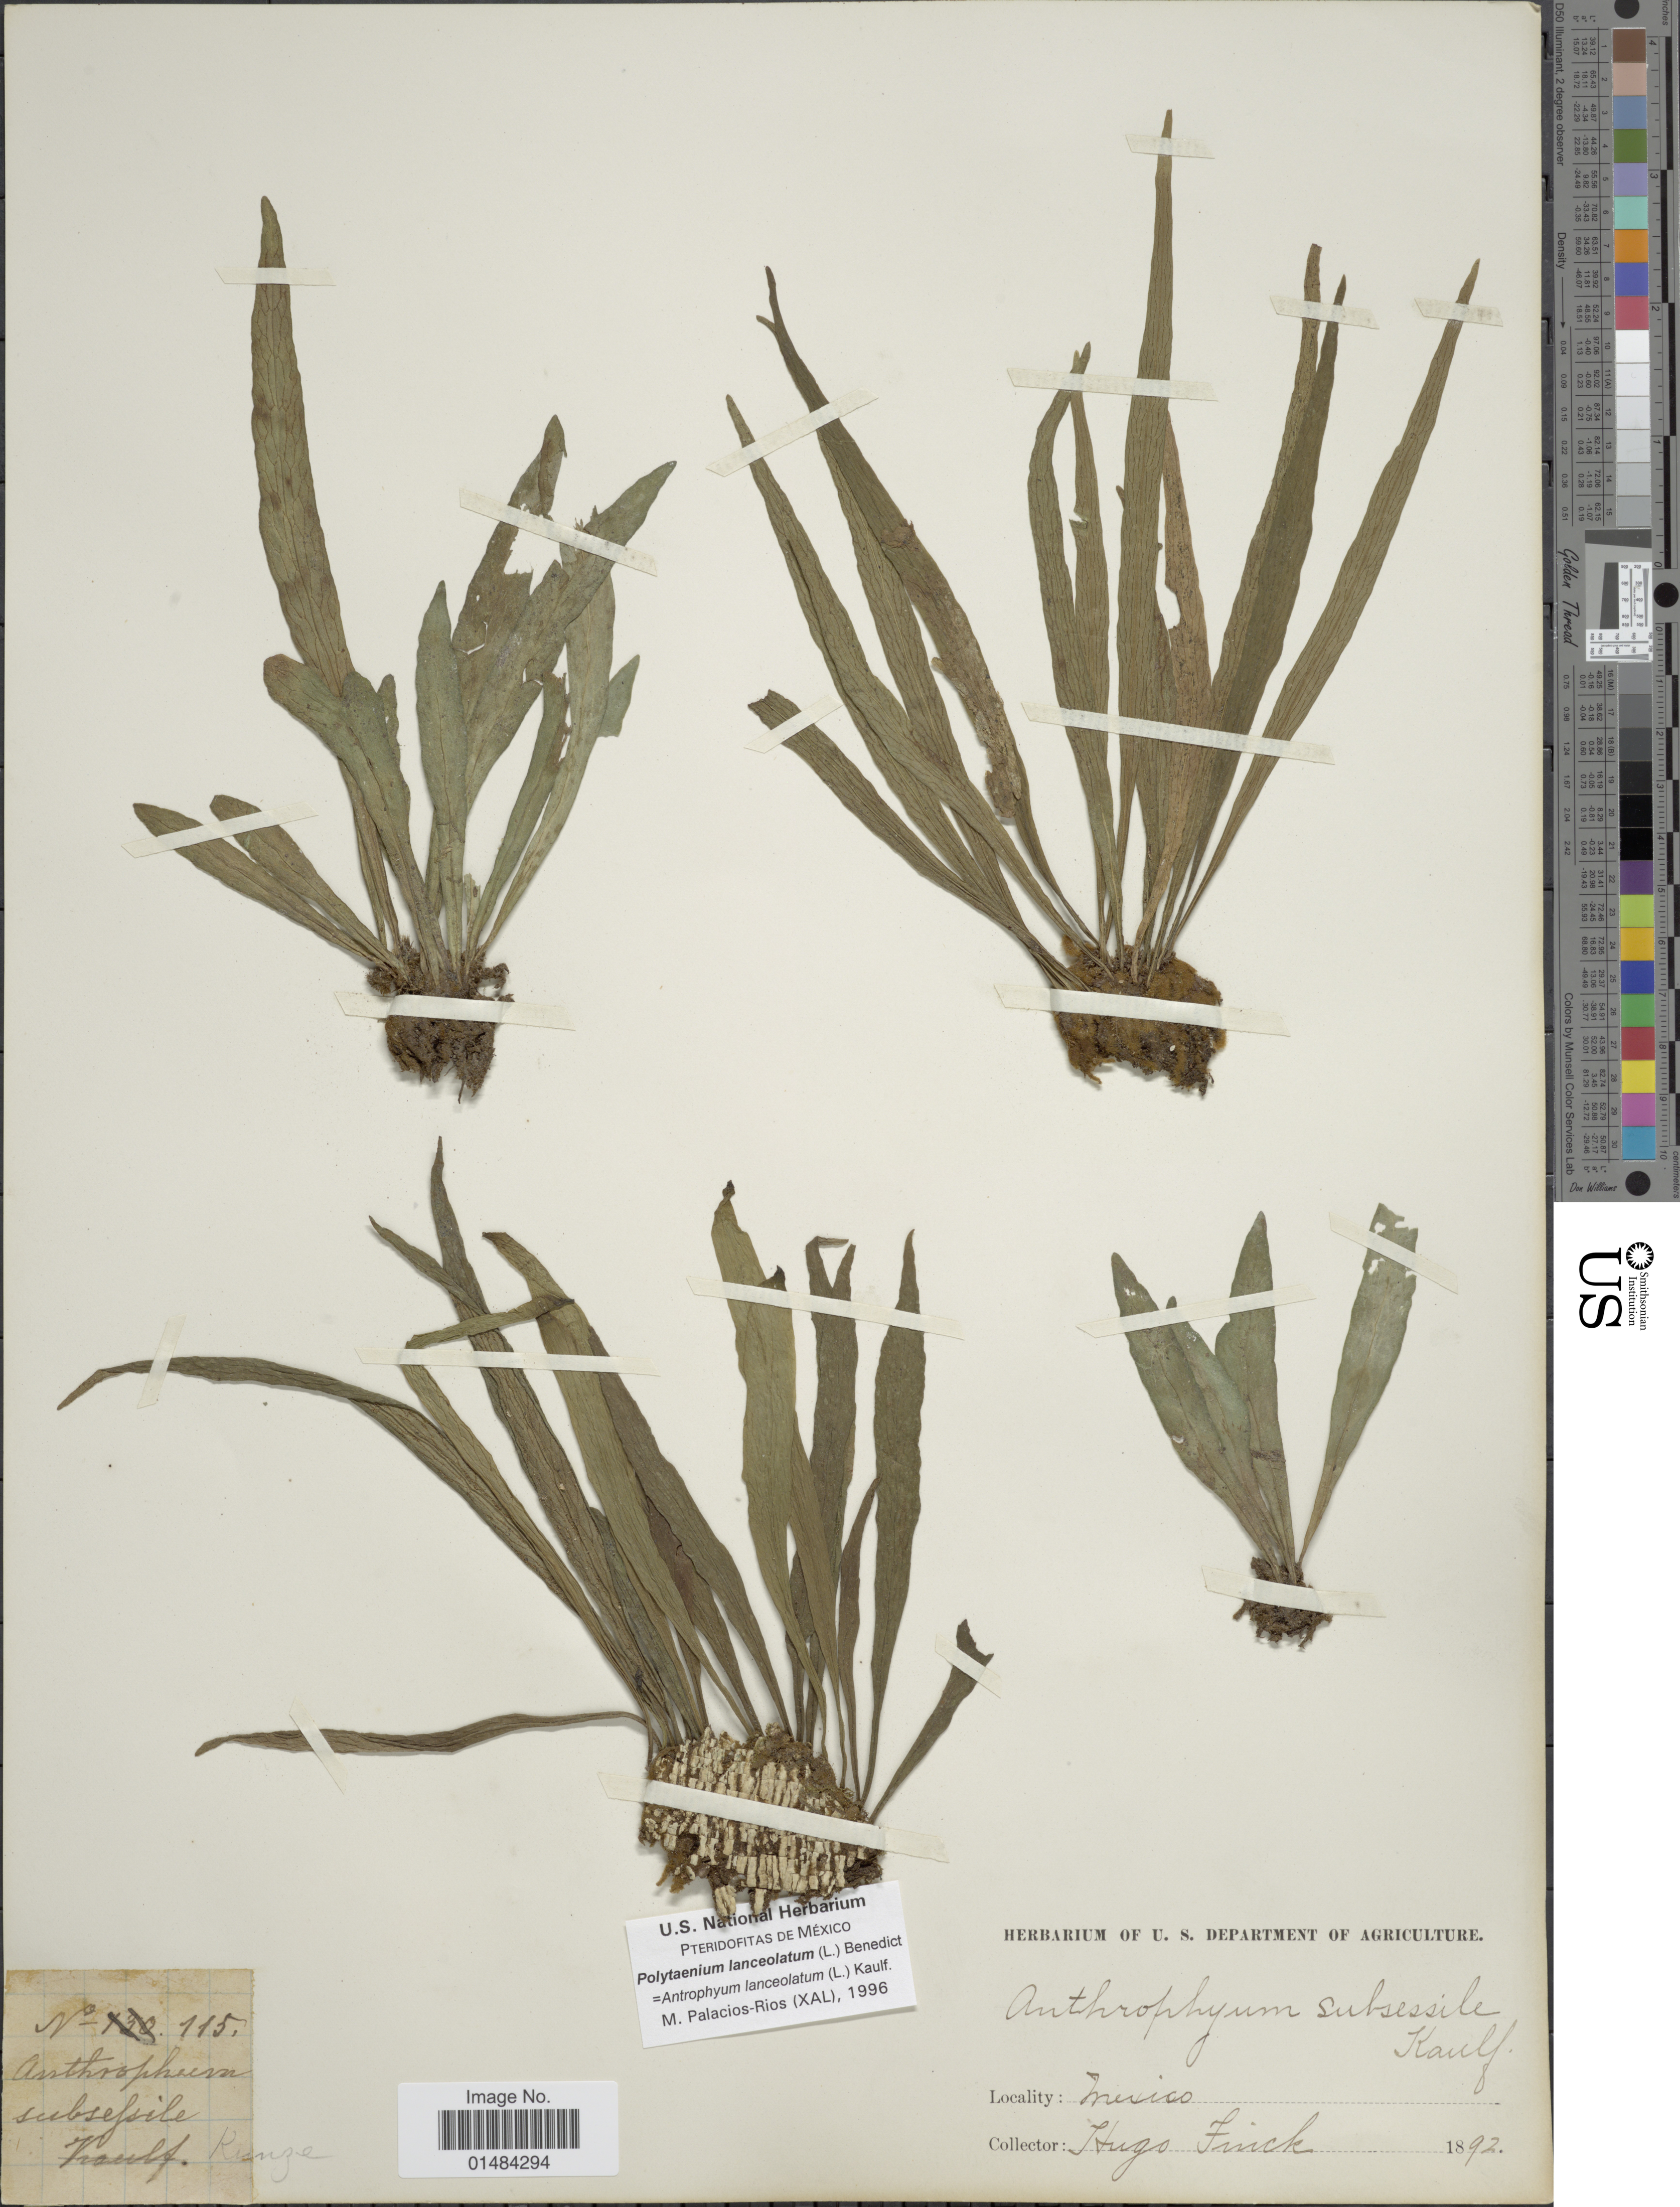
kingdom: Plantae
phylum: Tracheophyta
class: Polypodiopsida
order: Polypodiales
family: Pteridaceae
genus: Polytaenium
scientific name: Polytaenium lanceolatum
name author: (L.) Desv.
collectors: H. Finck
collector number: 115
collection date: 1892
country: Mexico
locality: Mexico.